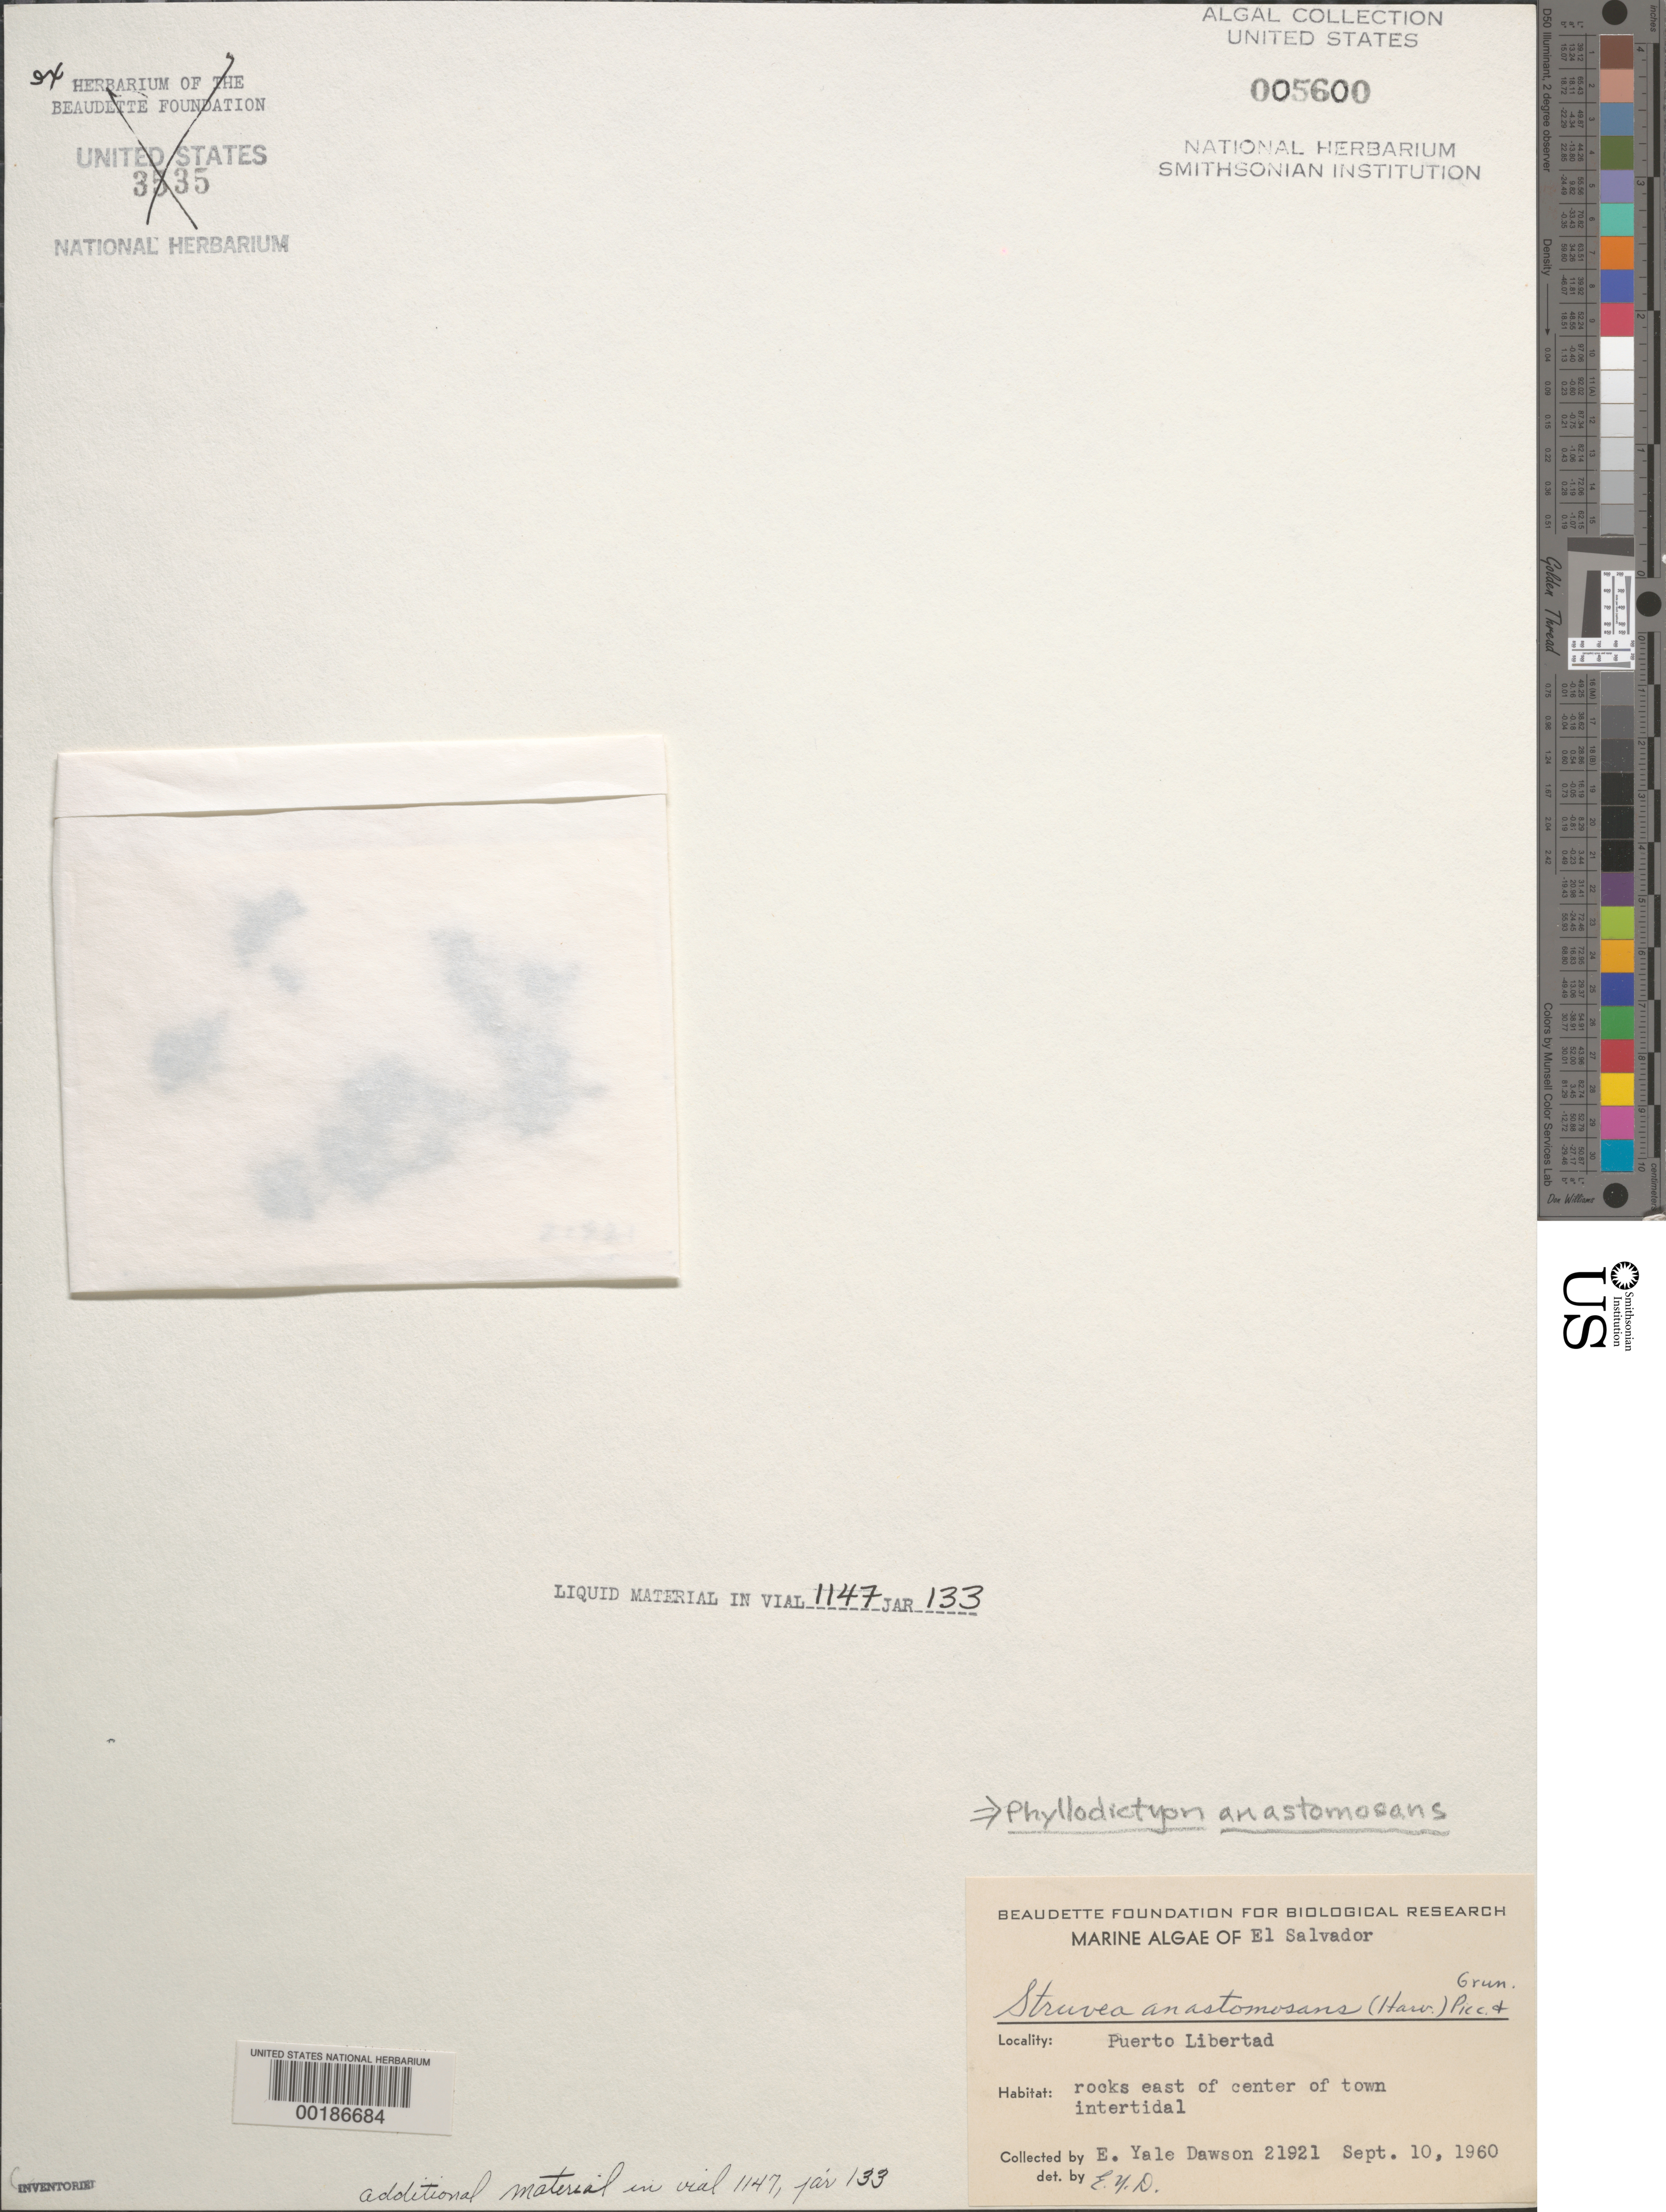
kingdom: Plantae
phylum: Chlorophyta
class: Ulvophyceae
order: Siphonocladales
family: Boodleaceae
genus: Phyllodictyon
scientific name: Phyllodictyon anastomosans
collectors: E. Y. Dawson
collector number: EYD 21921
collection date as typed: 10 Sep 1960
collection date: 1960-09-10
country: El Salvador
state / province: La Libertad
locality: Puerto Libertad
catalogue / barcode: US 5600